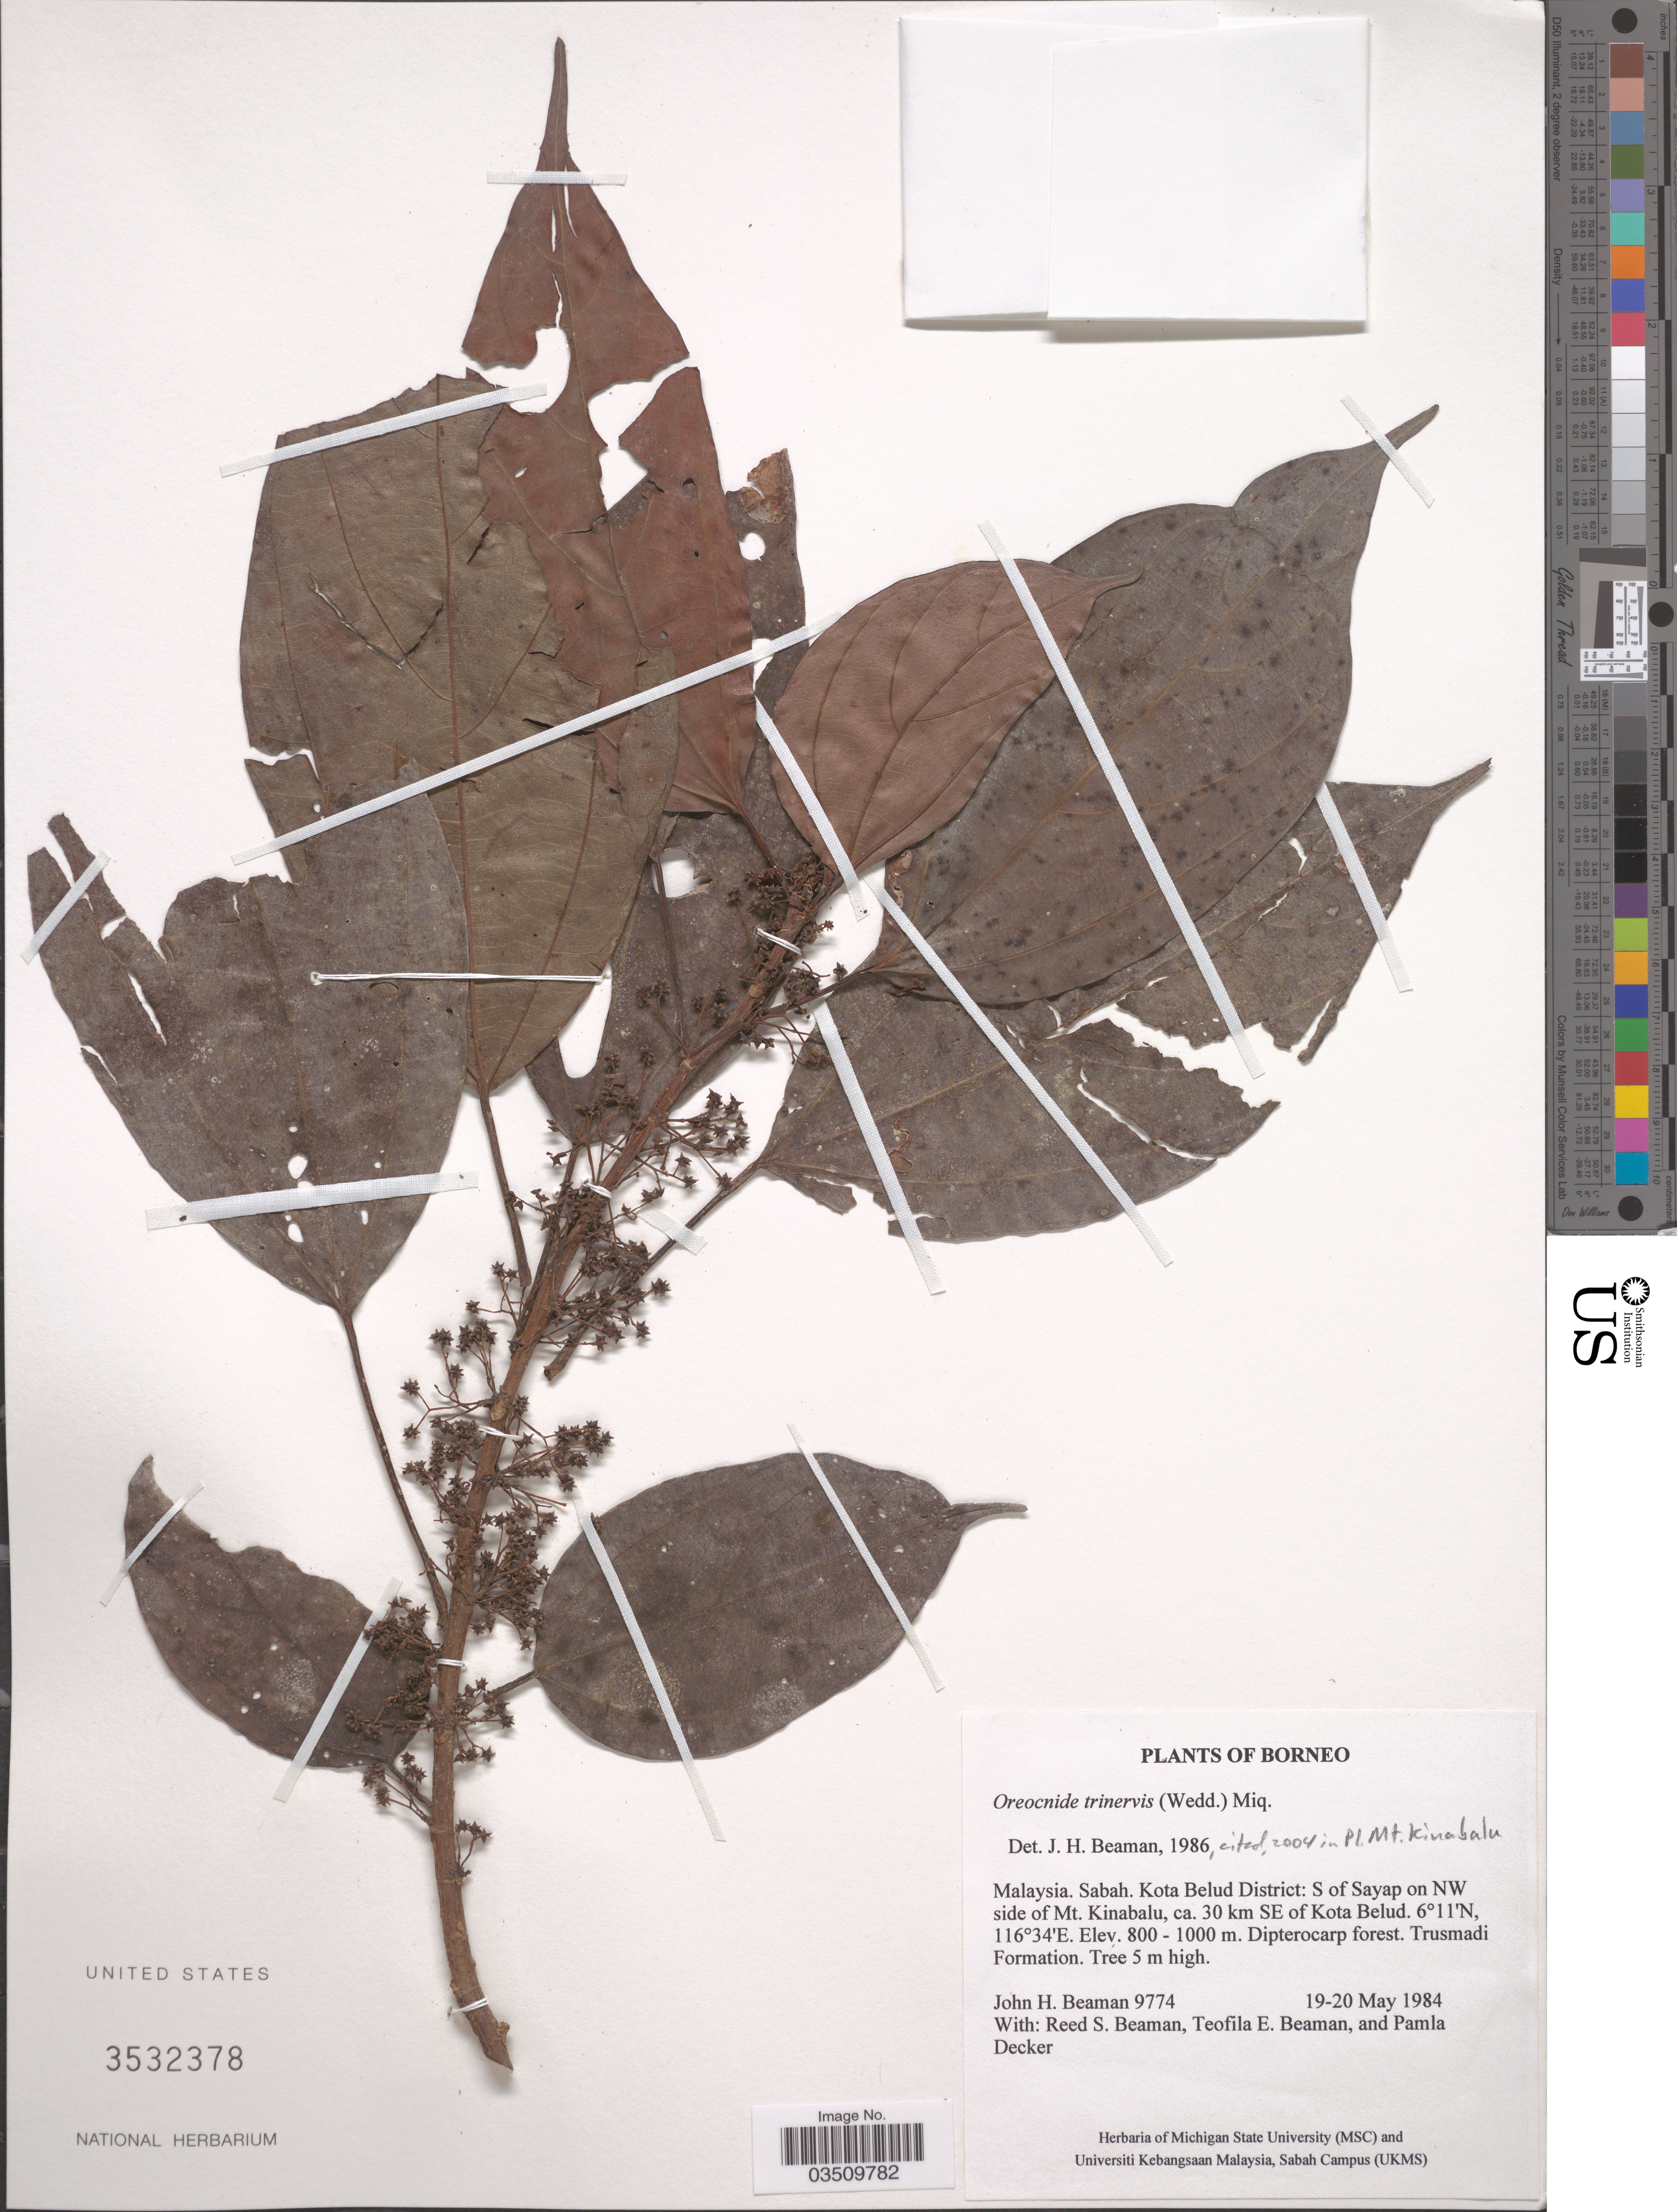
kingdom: Plantae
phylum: Tracheophyta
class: Magnoliopsida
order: Rosales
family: Urticaceae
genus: Oreocnide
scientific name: Oreocnide trinervis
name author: (Wedd.) Miq.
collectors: J. H. Beaman, R. S. Beaman, T. E. Beaman & P. Decker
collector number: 9774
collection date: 1984-05-19/1984-05-20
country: Malaysia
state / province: Sabah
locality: Kota Belud District: S of Sayap on NW side of Mt. Kinabalu, ca. 30 km SE of Kota Belud.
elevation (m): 800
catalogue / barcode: US 3532378